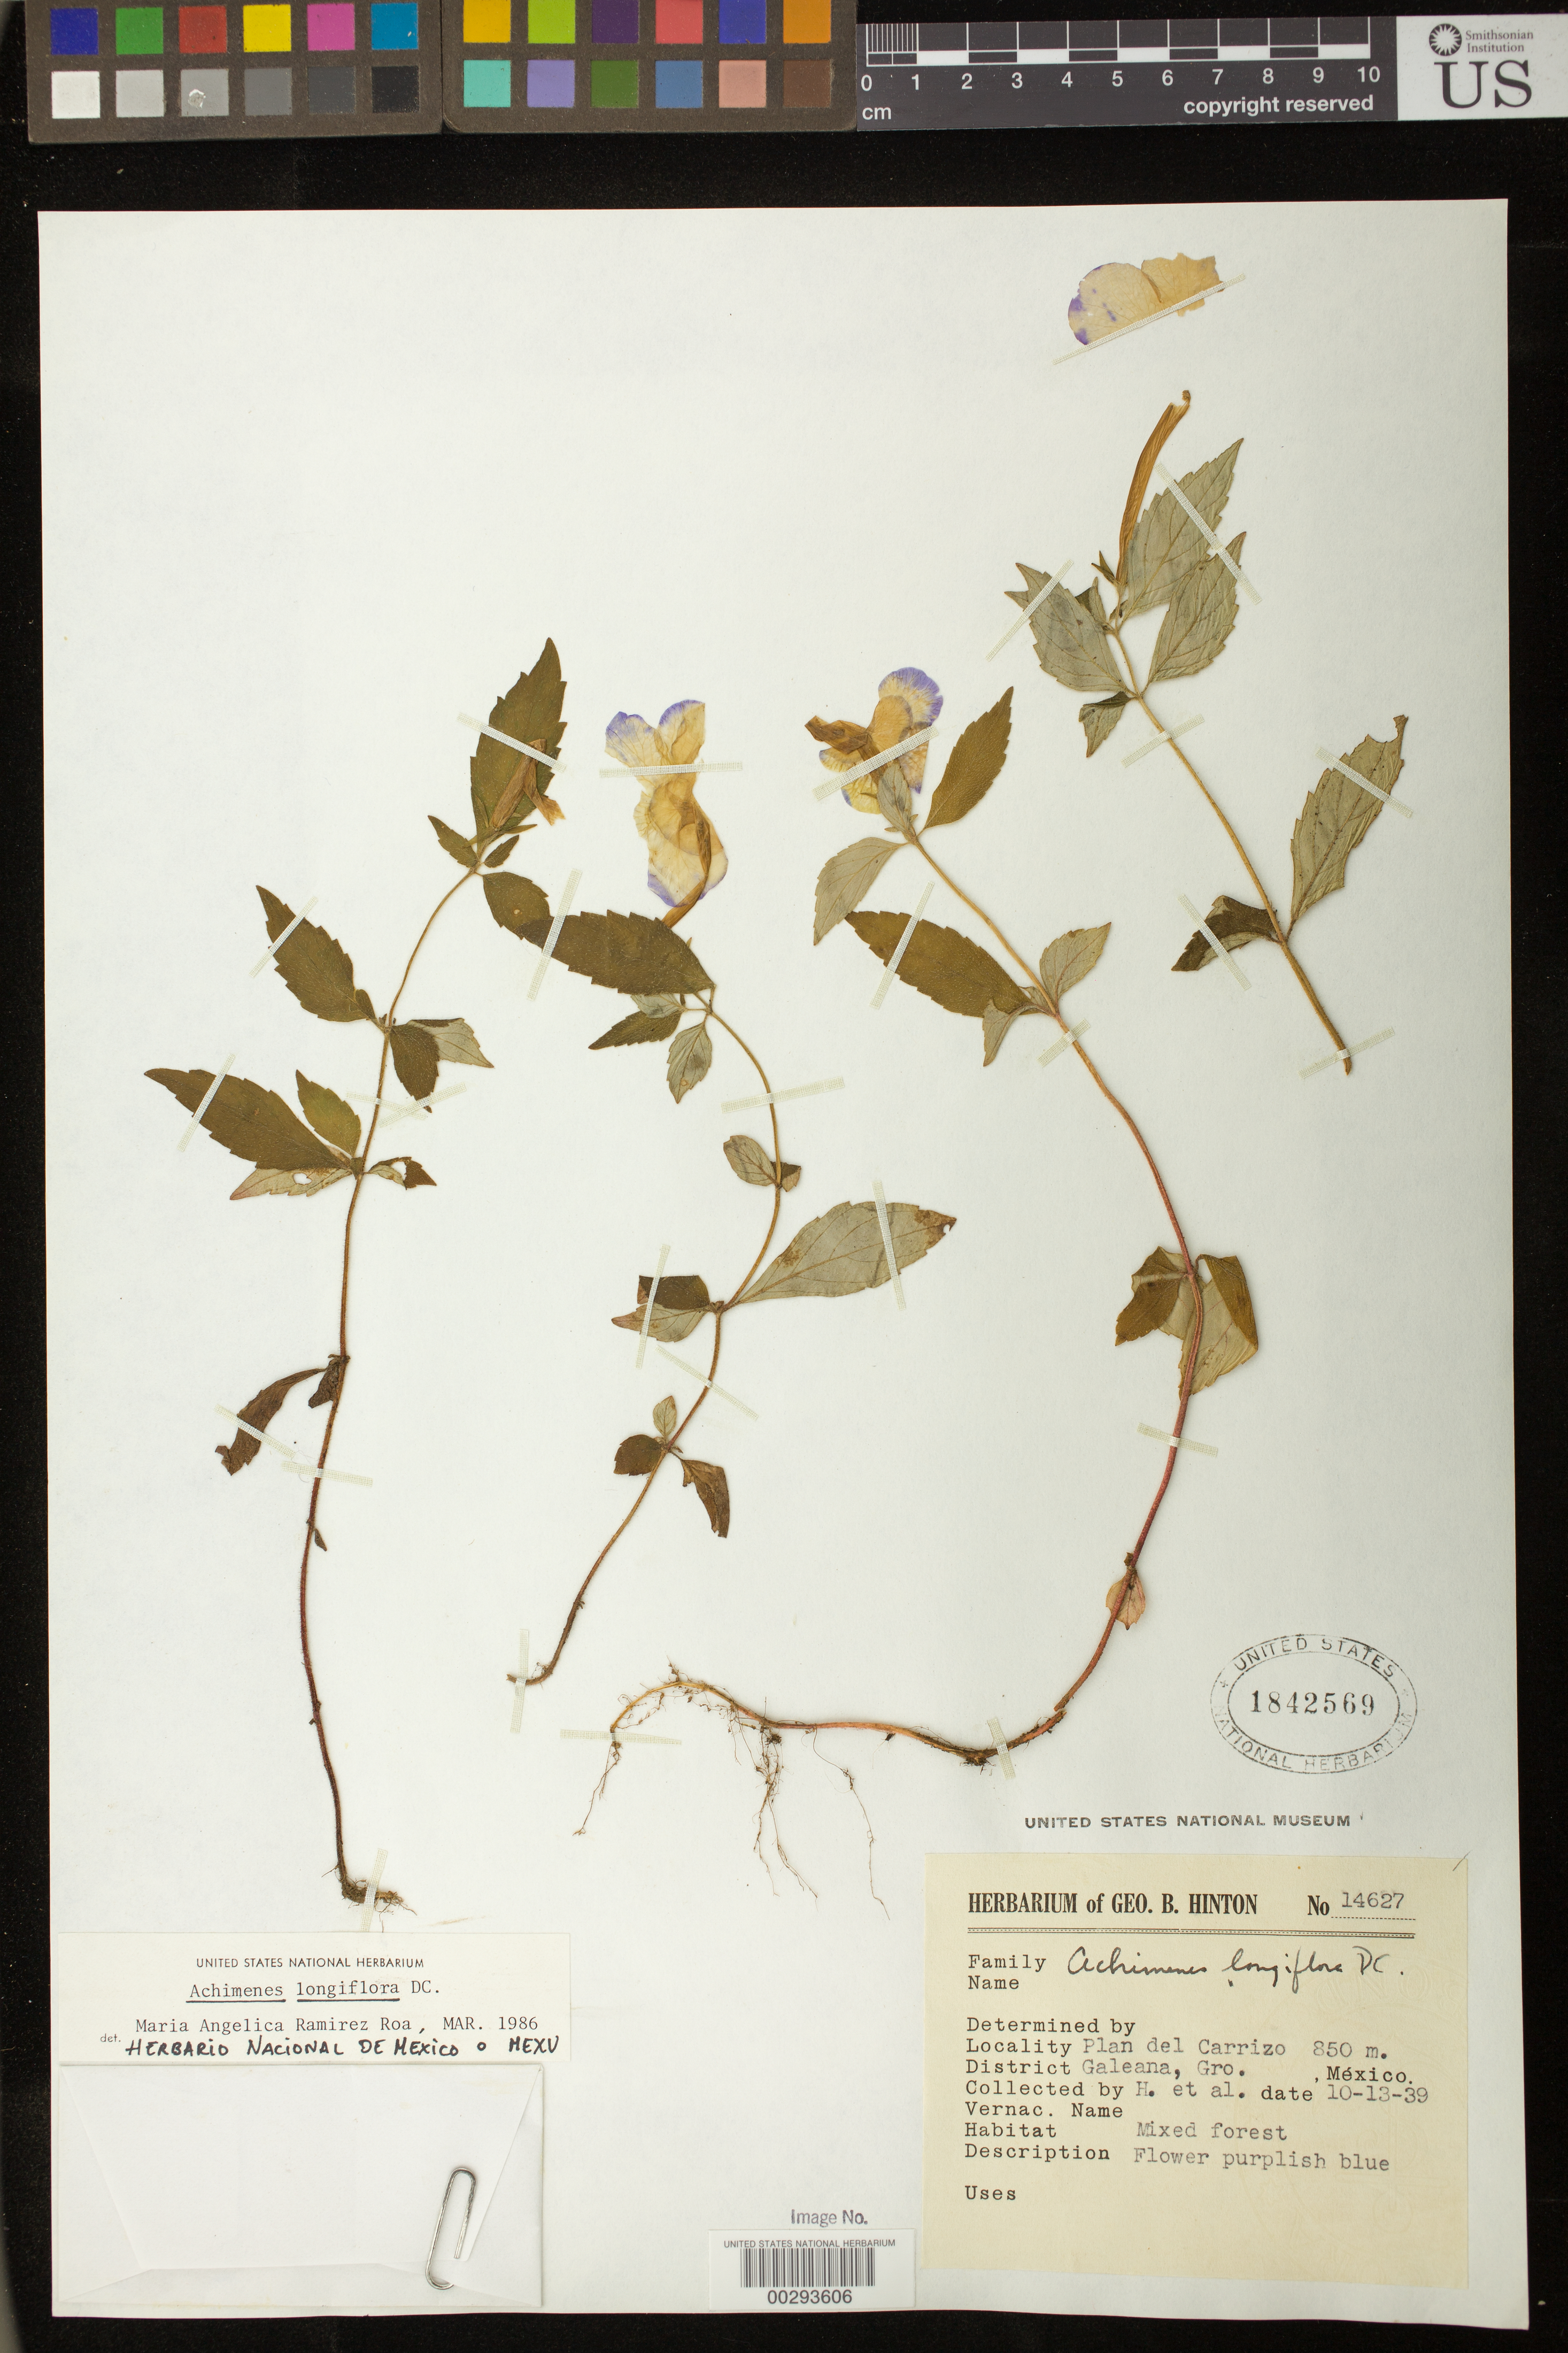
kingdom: Plantae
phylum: Tracheophyta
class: Magnoliopsida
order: Lamiales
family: Gesneriaceae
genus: Achimenes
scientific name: Achimenes longiflora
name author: DC.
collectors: G. B. Hinton & et al.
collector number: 14627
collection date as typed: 13 Oct 1939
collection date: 1939-10-13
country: Mexico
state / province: Guerrero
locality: Galeana Dist, Plan del Carrizo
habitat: Mixed forest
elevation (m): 850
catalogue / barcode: US 1842569